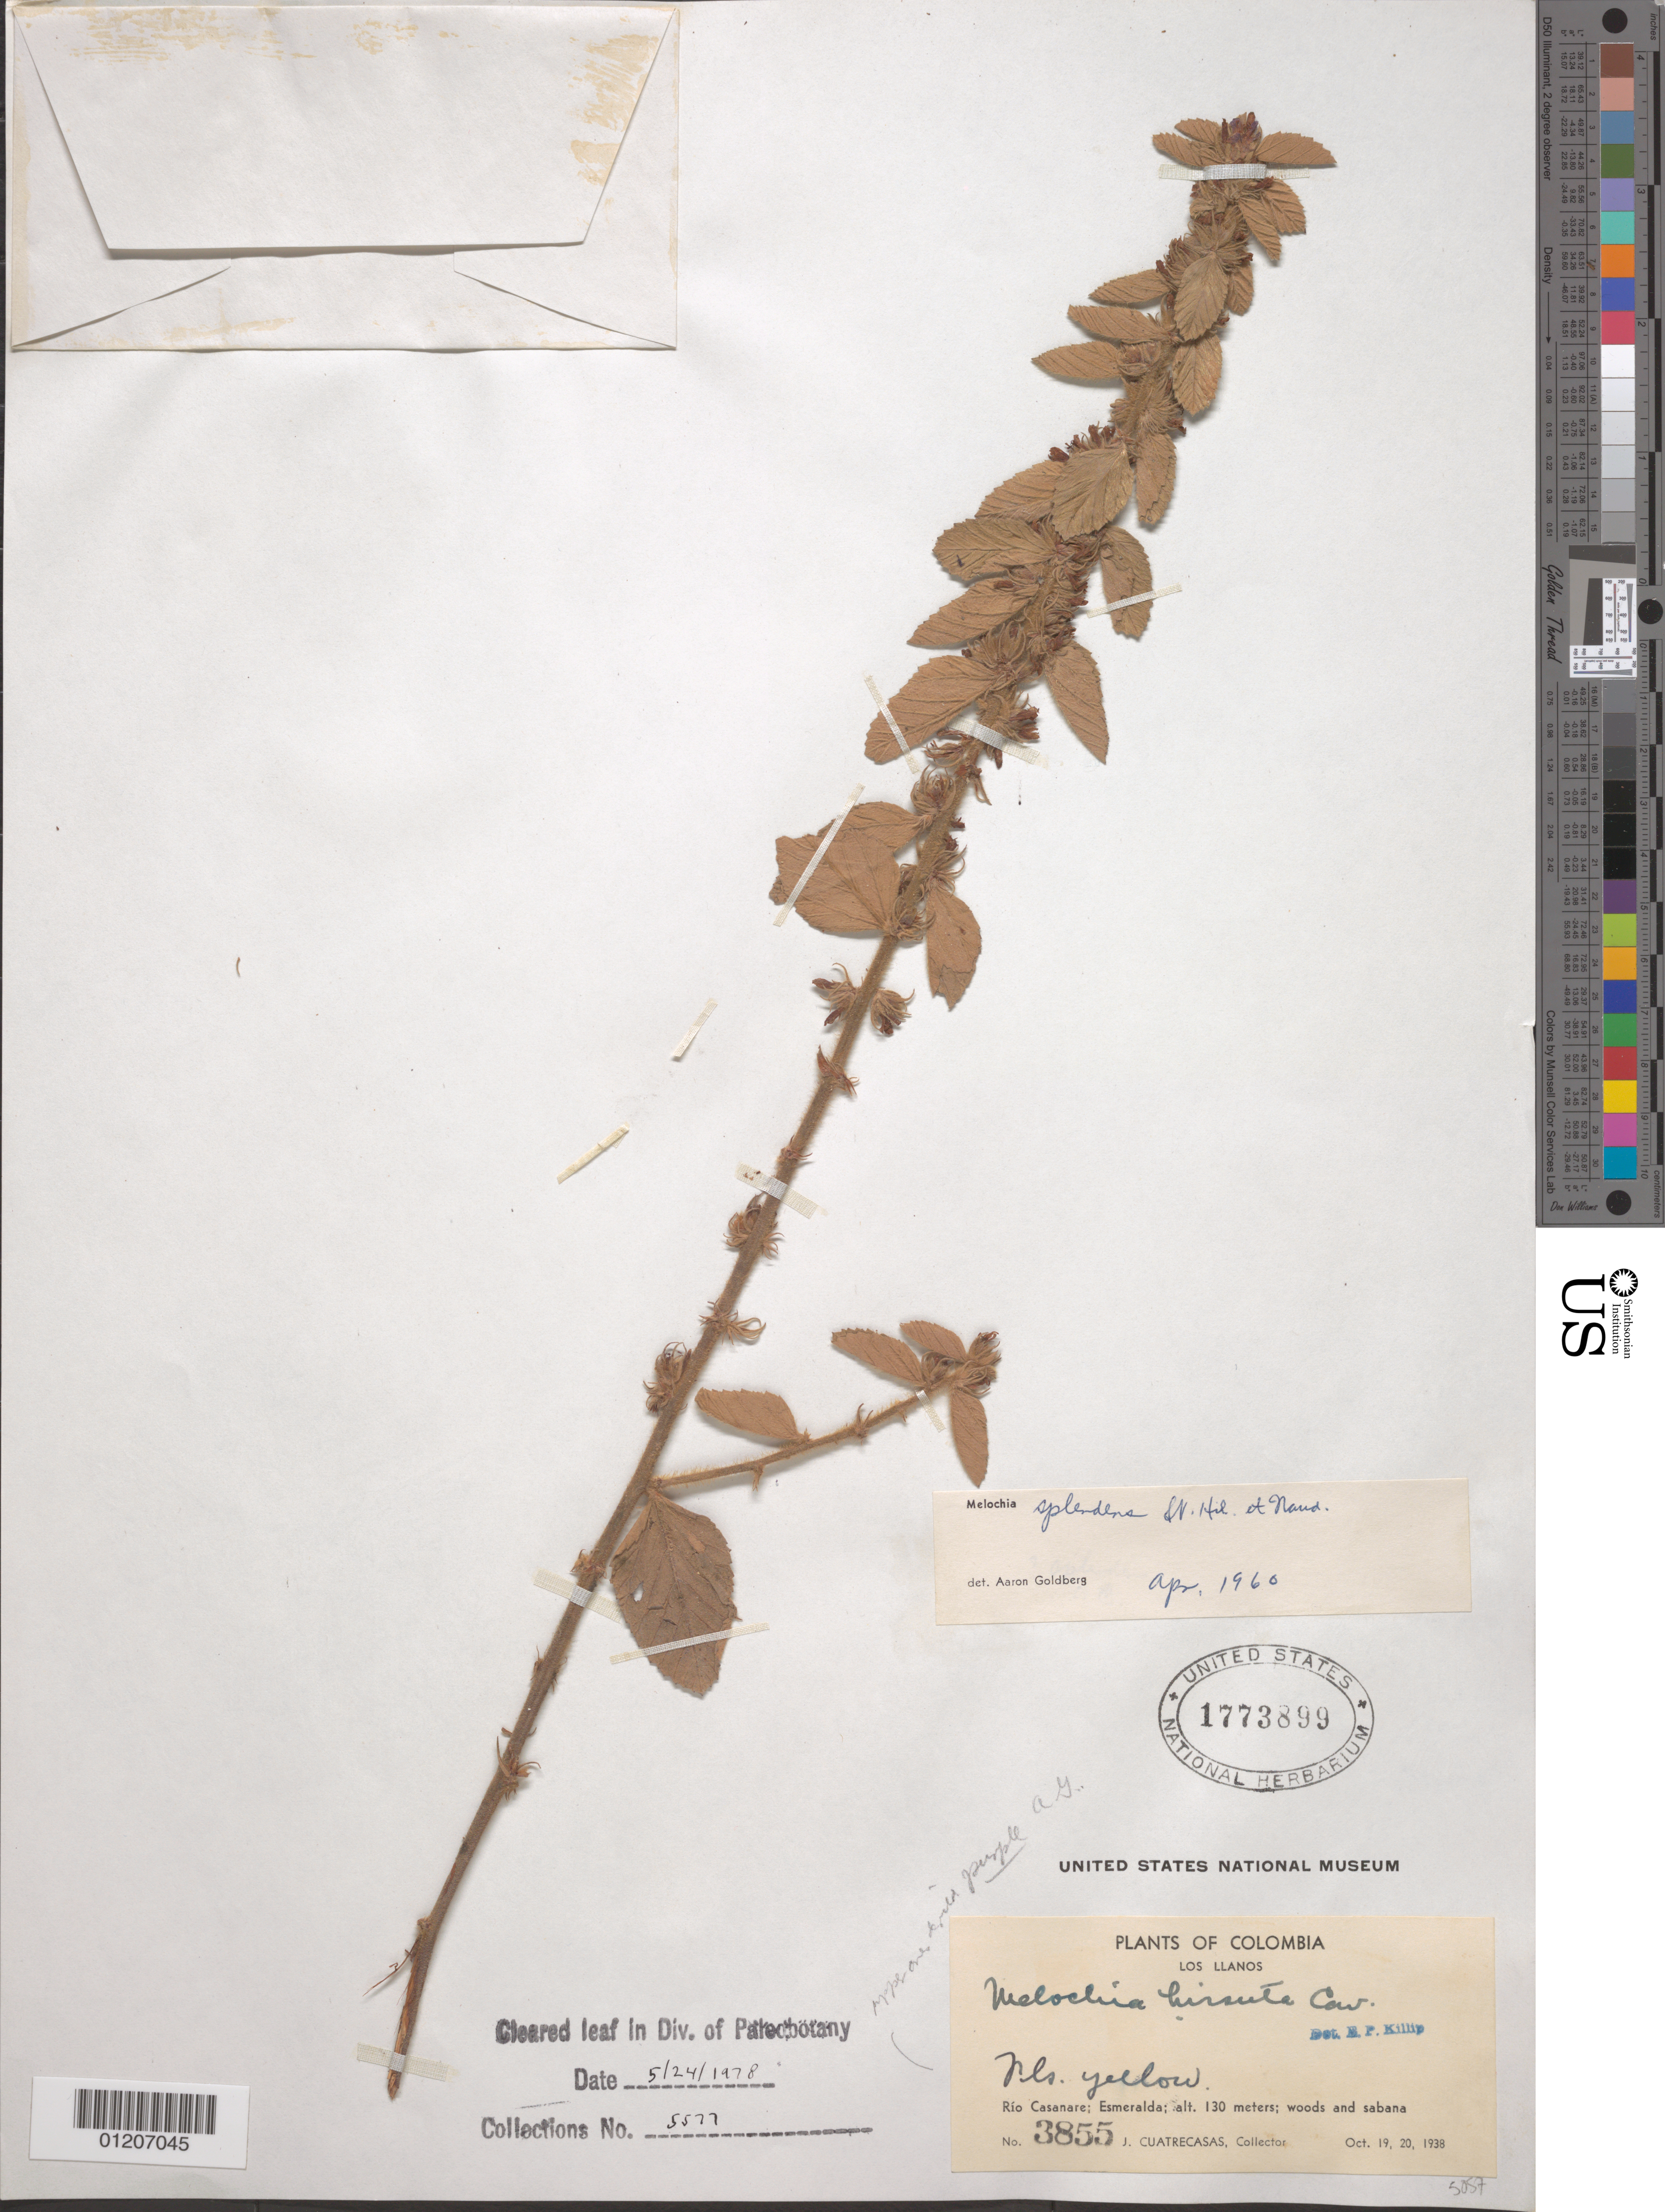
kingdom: Plantae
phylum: Tracheophyta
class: Magnoliopsida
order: Malvales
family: Malvaceae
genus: Melochia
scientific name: Melochia splendens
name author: A. St.-Hil. & Naudin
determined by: Goldberg, Aaron, (US), NMNH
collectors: J. Cuatrecasas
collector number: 3855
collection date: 1938-10-19/1938-10-20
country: Colombia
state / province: Casanare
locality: Los Llanos. Rio Casanare; Esmeralda.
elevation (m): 130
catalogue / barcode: US 1773899